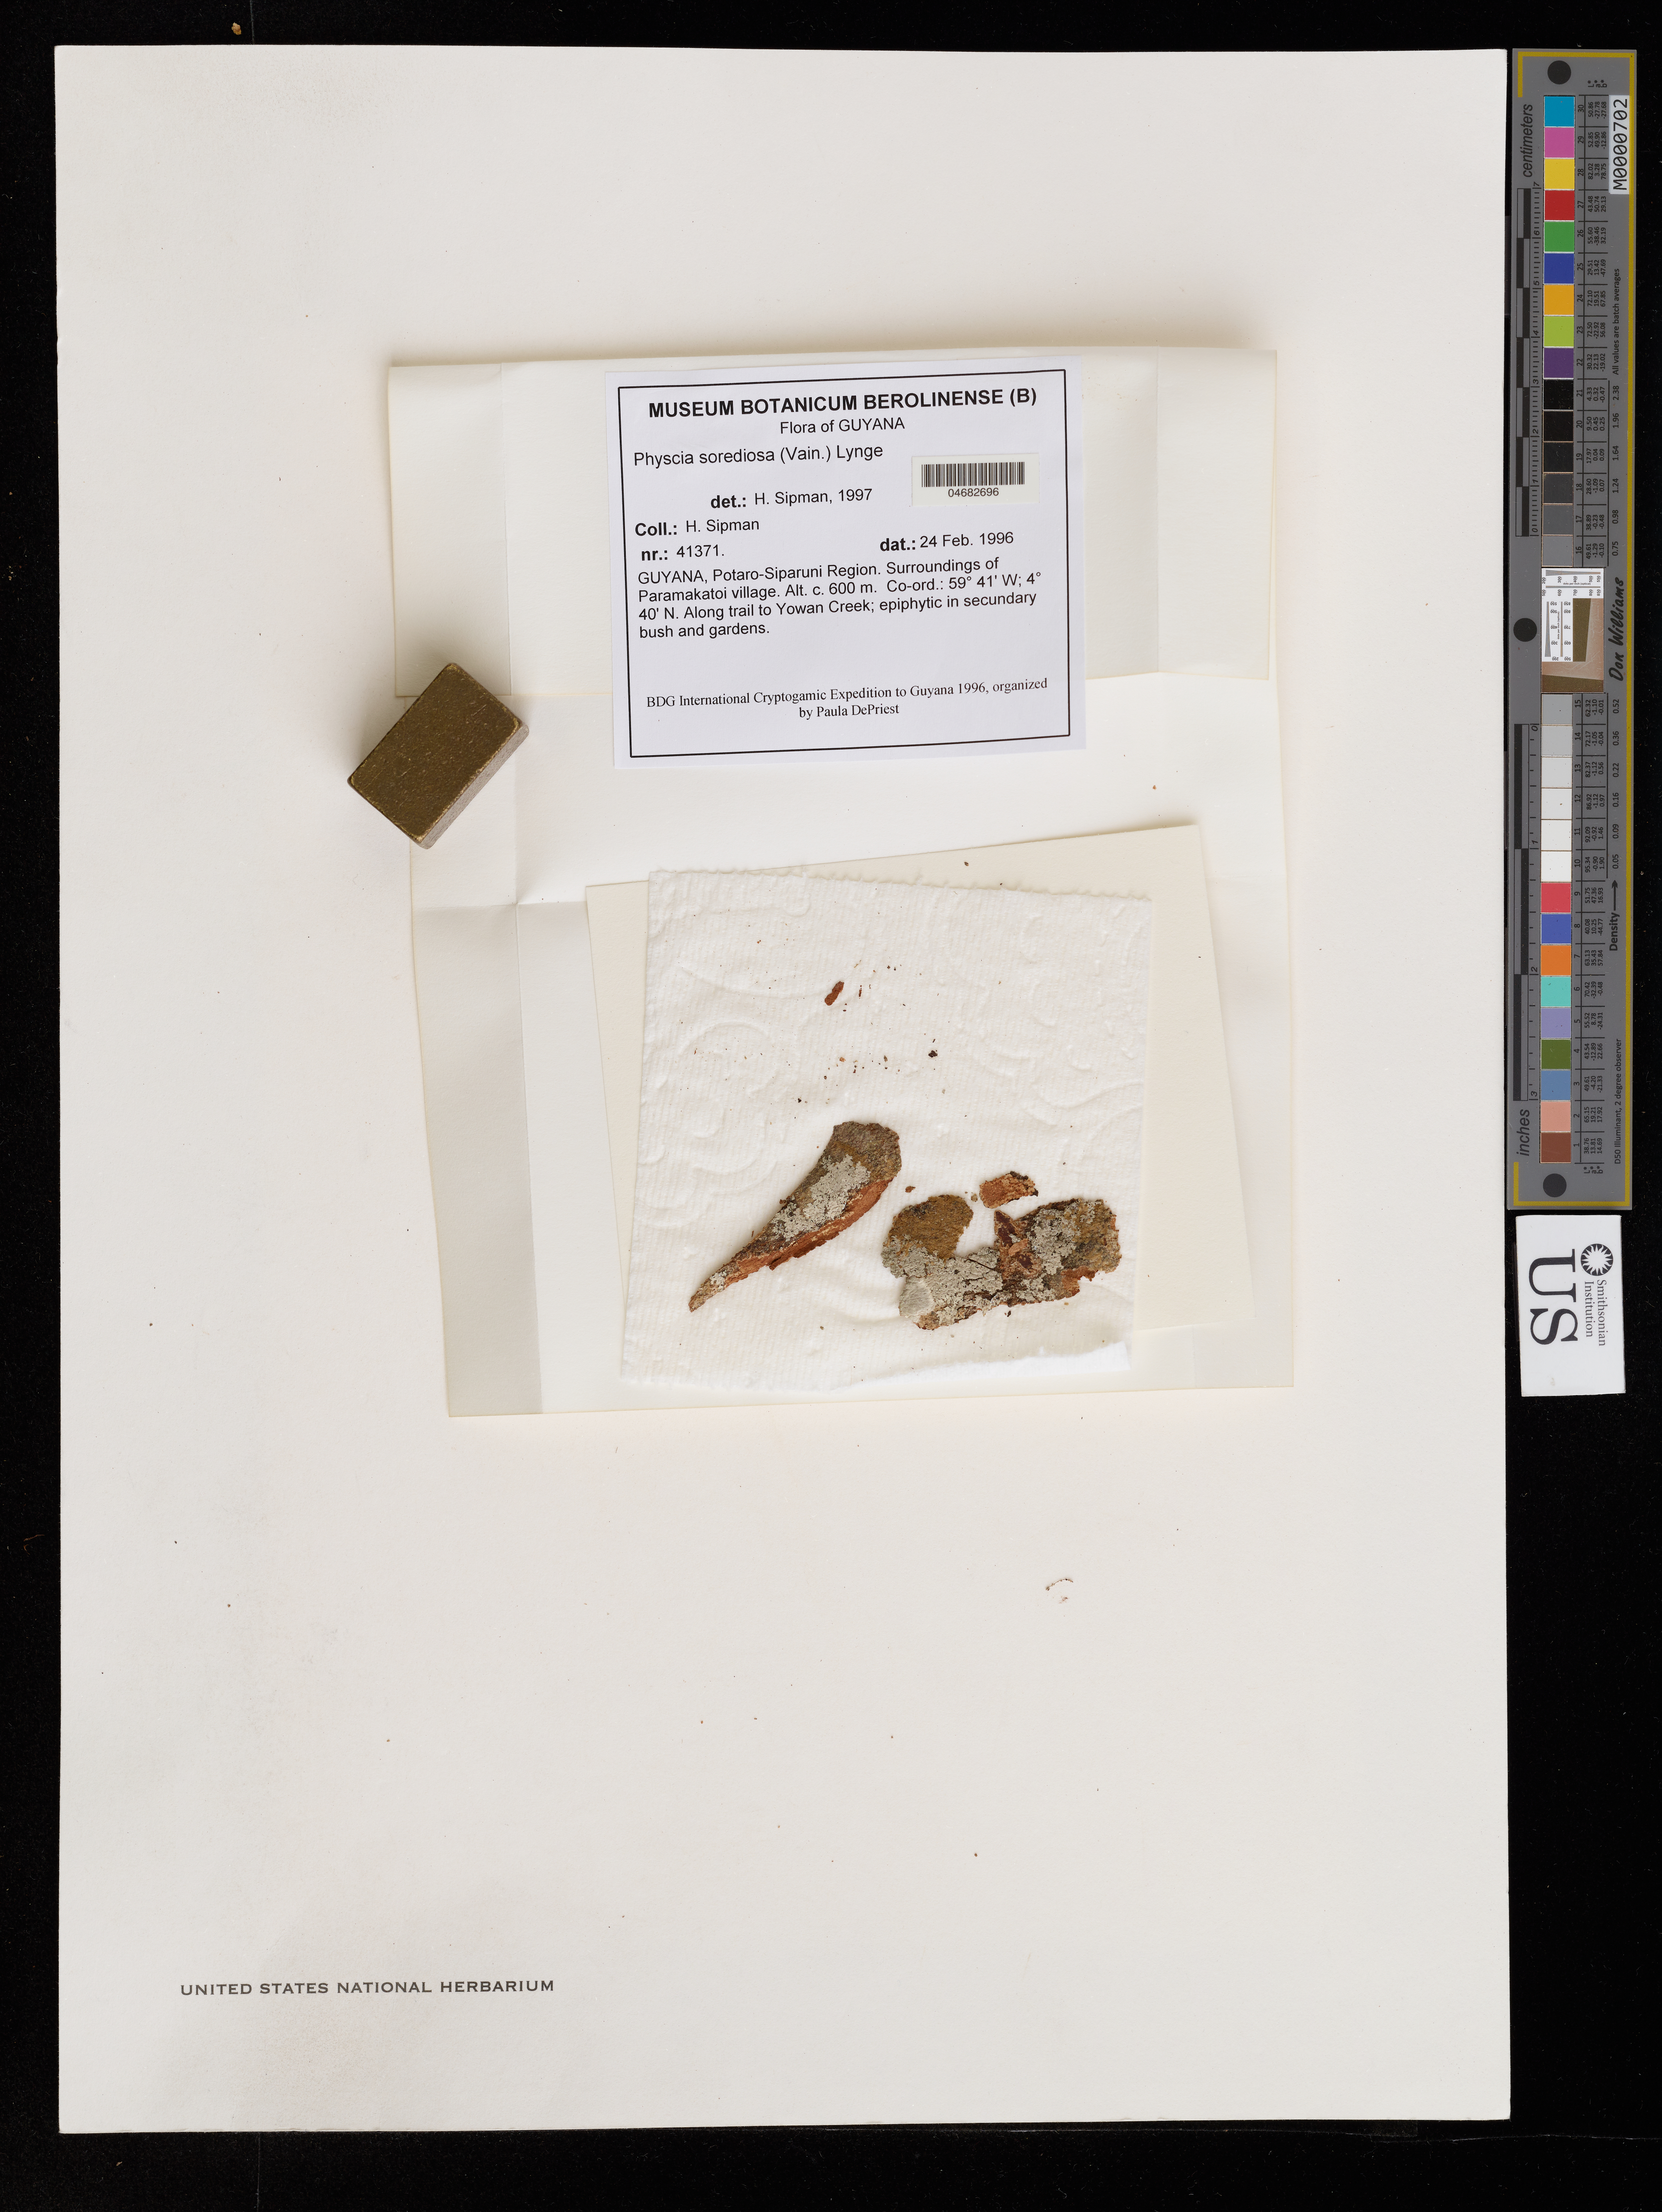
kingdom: Fungi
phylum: Ascomycota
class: Lecanoromycetes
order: Caliciales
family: Physciaceae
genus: Physcia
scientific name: Physcia sorediosa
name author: (Vain.) Lynge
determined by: Sipman, H.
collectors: H. Sipman et al.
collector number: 41371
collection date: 1996-02-24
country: Guyana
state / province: Potaro-Siparuni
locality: Paramakatoi Village, surroundings. Along trail to Yowan Creek.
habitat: Secundary bush and gardens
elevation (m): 600